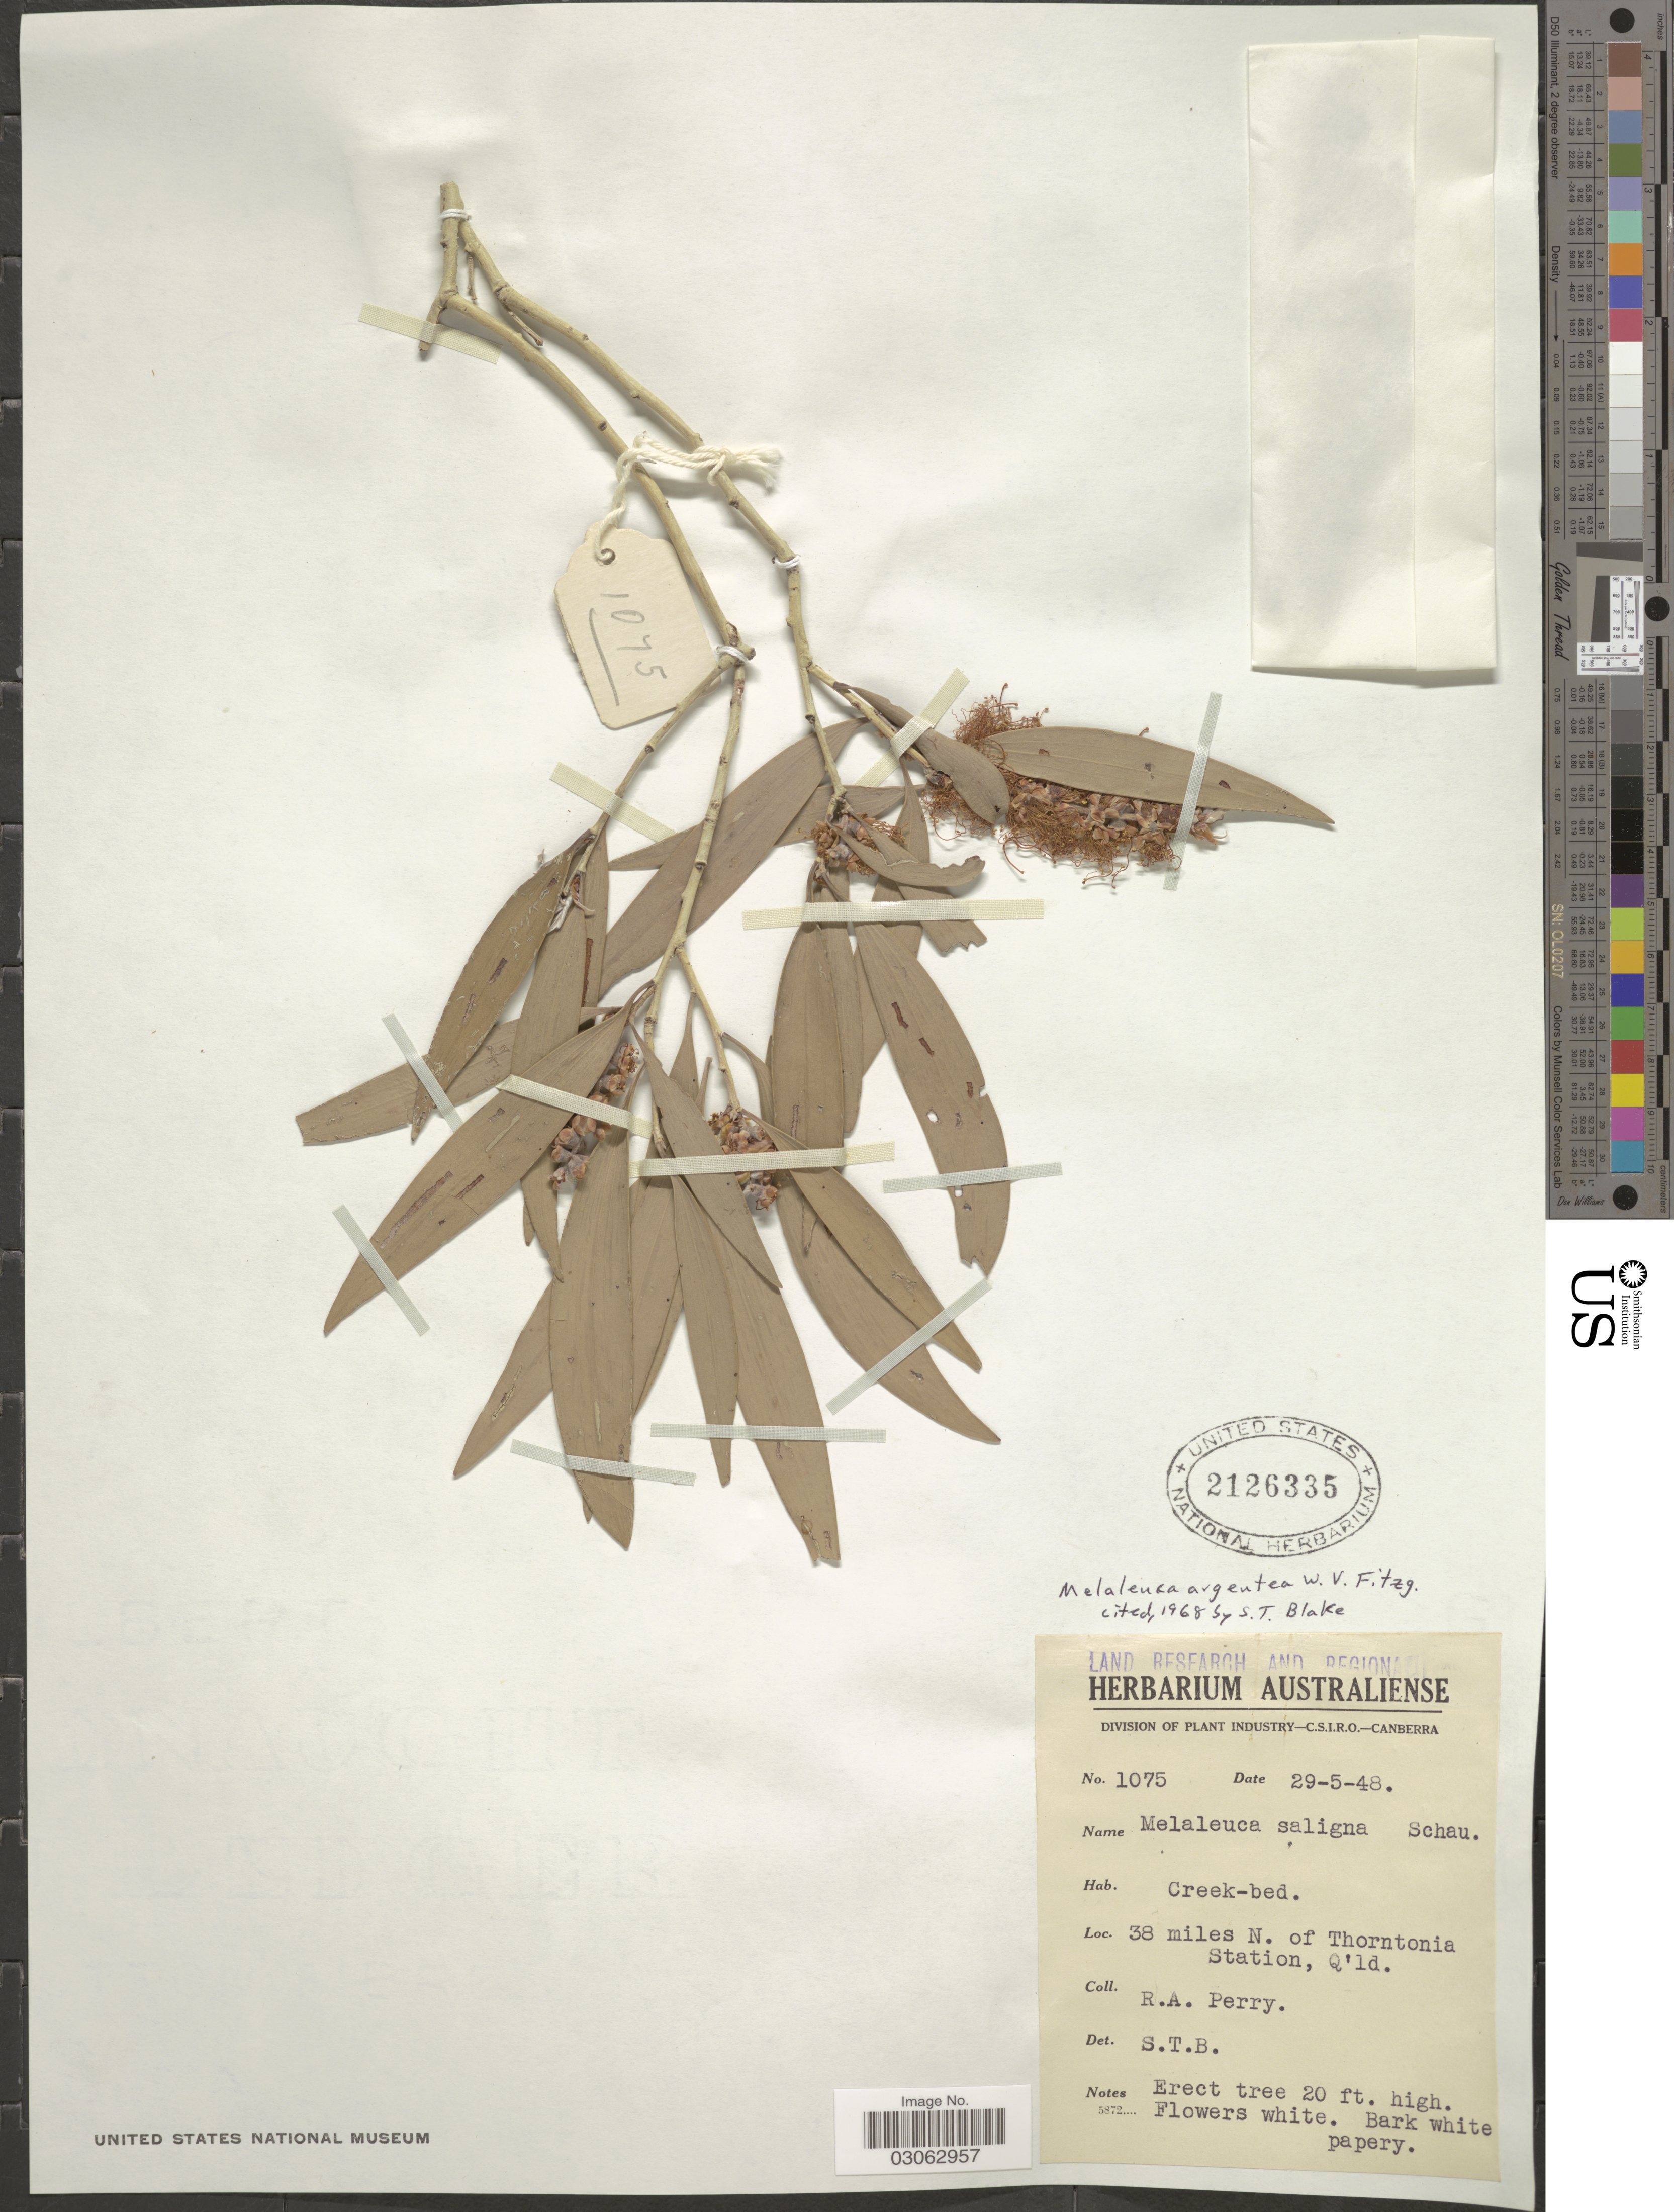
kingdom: Plantae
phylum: Tracheophyta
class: Magnoliopsida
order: Myrtales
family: Myrtaceae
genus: Melaleuca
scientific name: Melaleuca argentea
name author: W. Fitzg.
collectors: Perry, R. A.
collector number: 1075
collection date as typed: Transcribed d/m/y: 29/5/48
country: Australia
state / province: Queensland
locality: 38 miles N. of Thorntonia Station.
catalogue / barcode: US 2126335